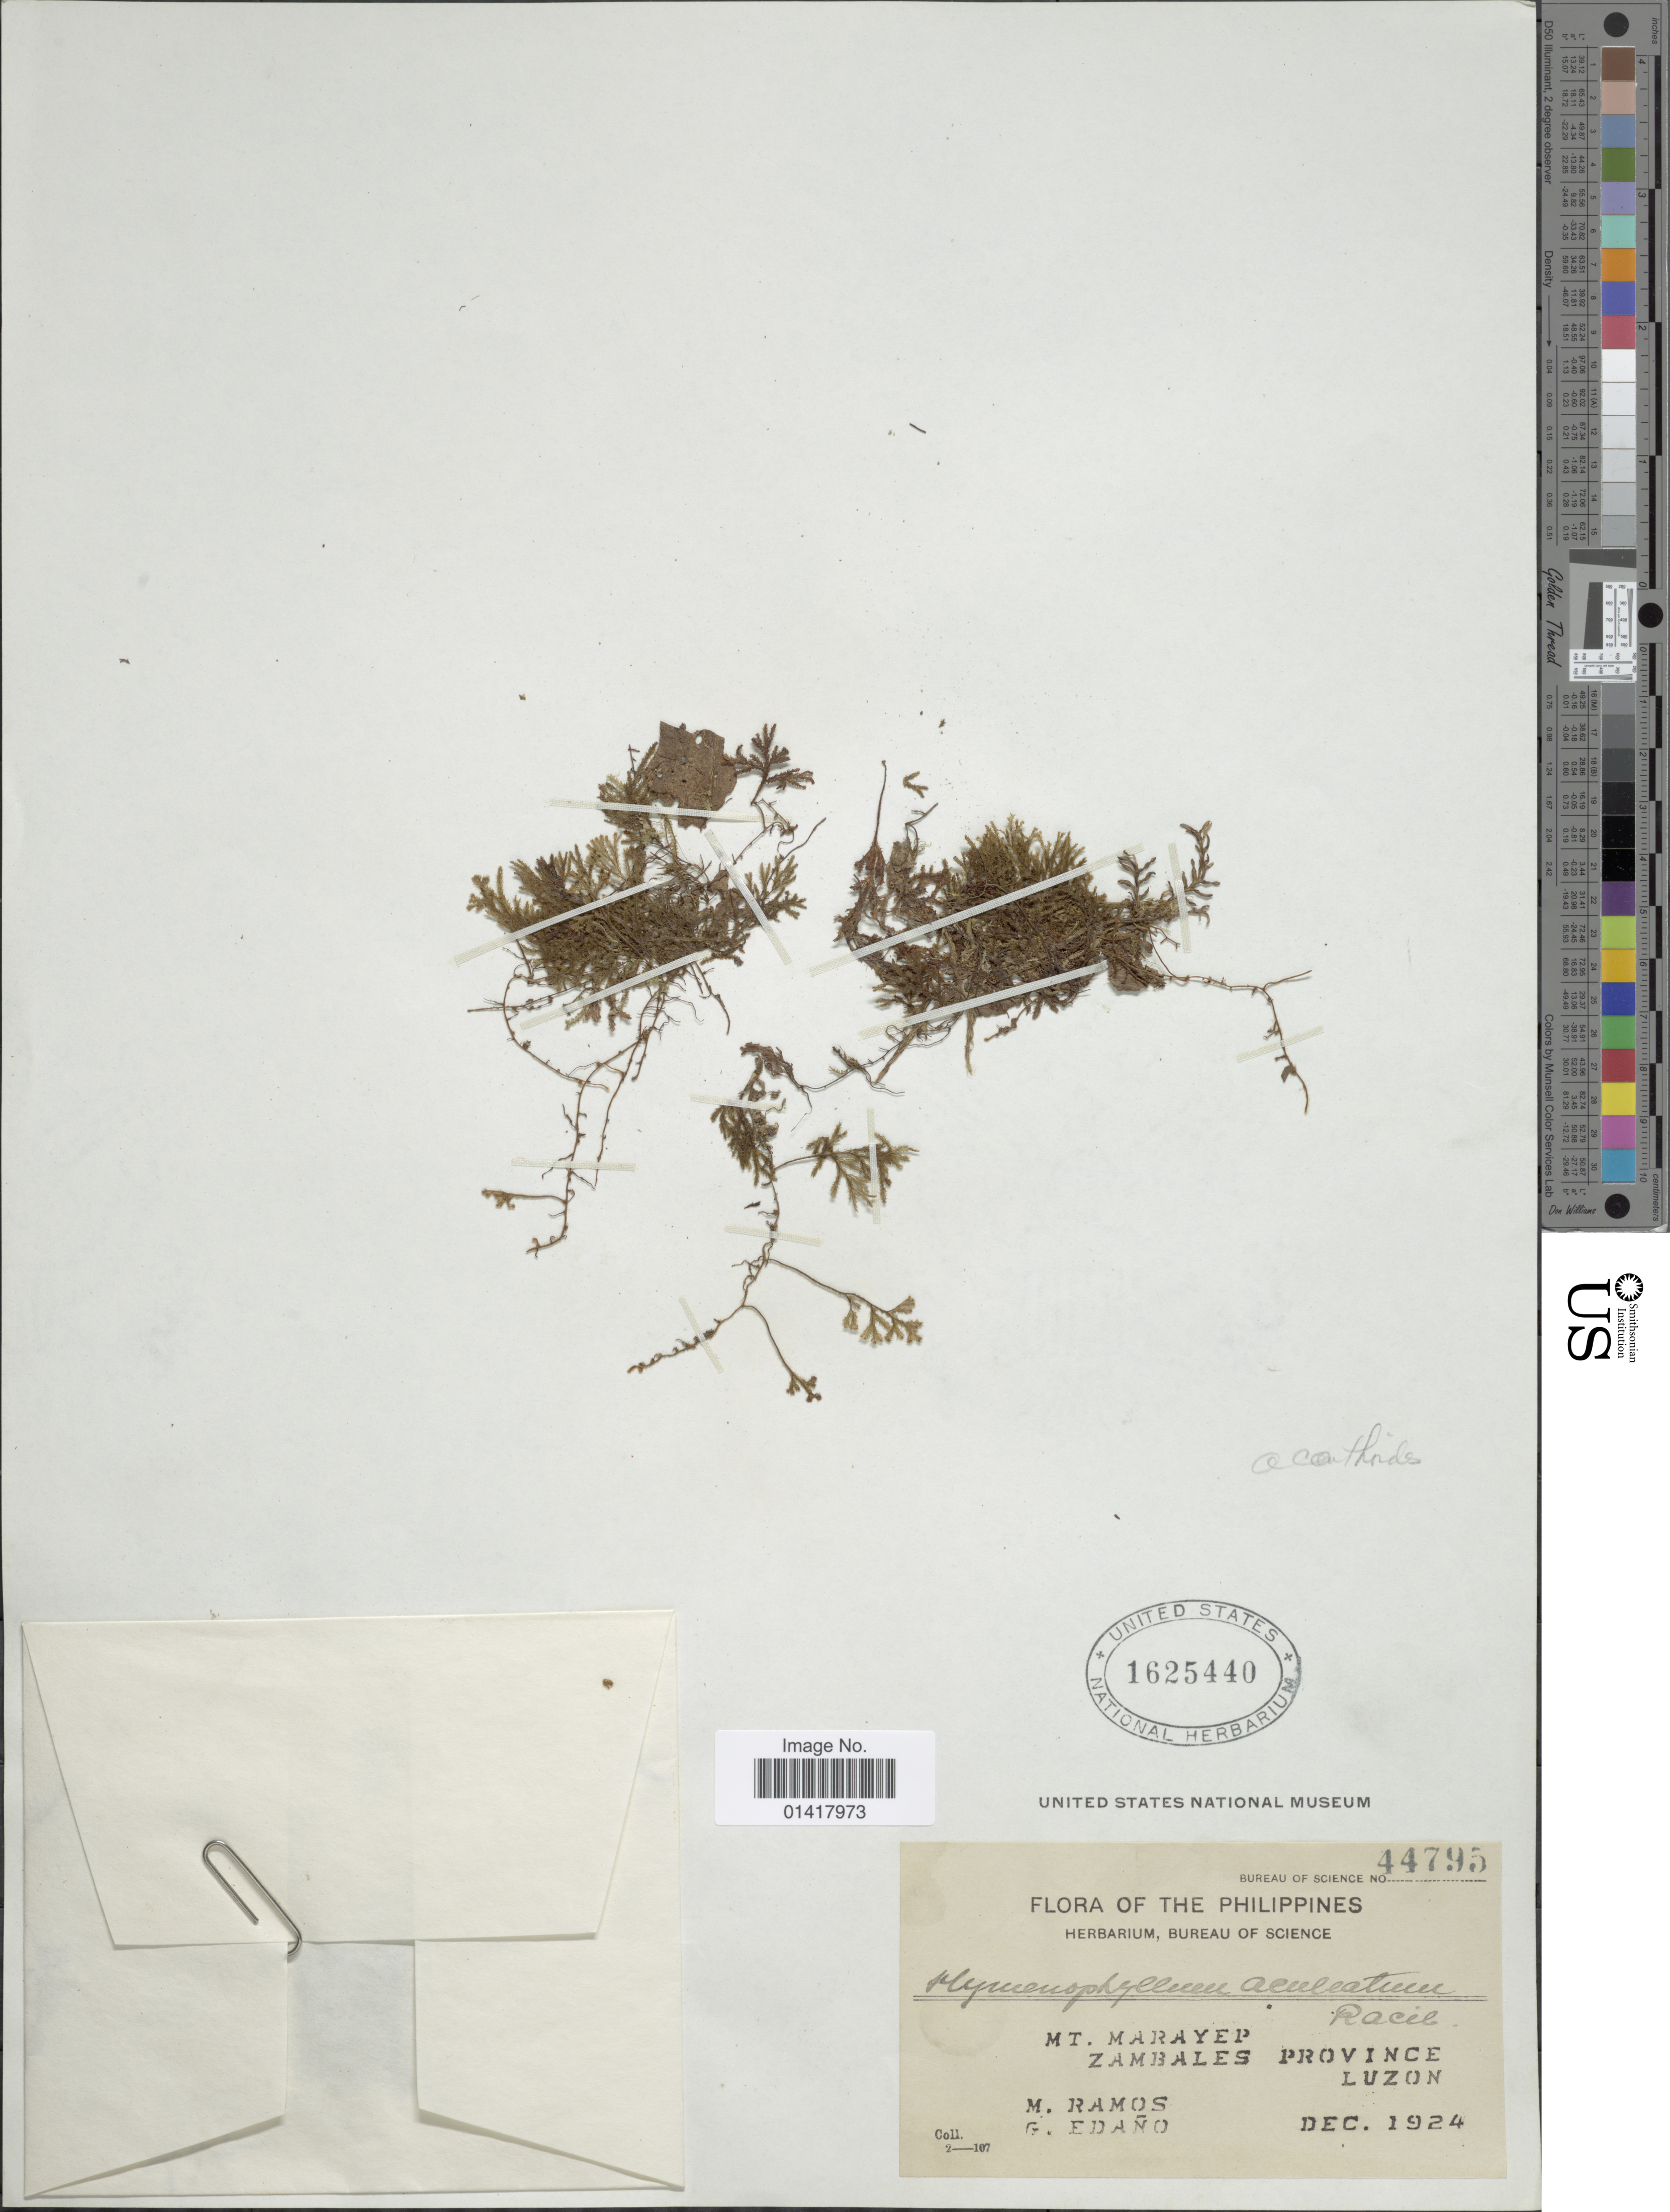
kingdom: Plantae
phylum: Tracheophyta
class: Polypodiopsida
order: Hymenophyllales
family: Hymenophyllaceae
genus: Hymenophyllum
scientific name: Hymenophyllum acanthoides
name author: (Bosch) Rosenst.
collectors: M. Ramos & G. Edaño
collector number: BUreau of Science 44795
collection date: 1924-12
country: Philippines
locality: Luzon. Mt. Marayep. Zambales Province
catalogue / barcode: US 1625440